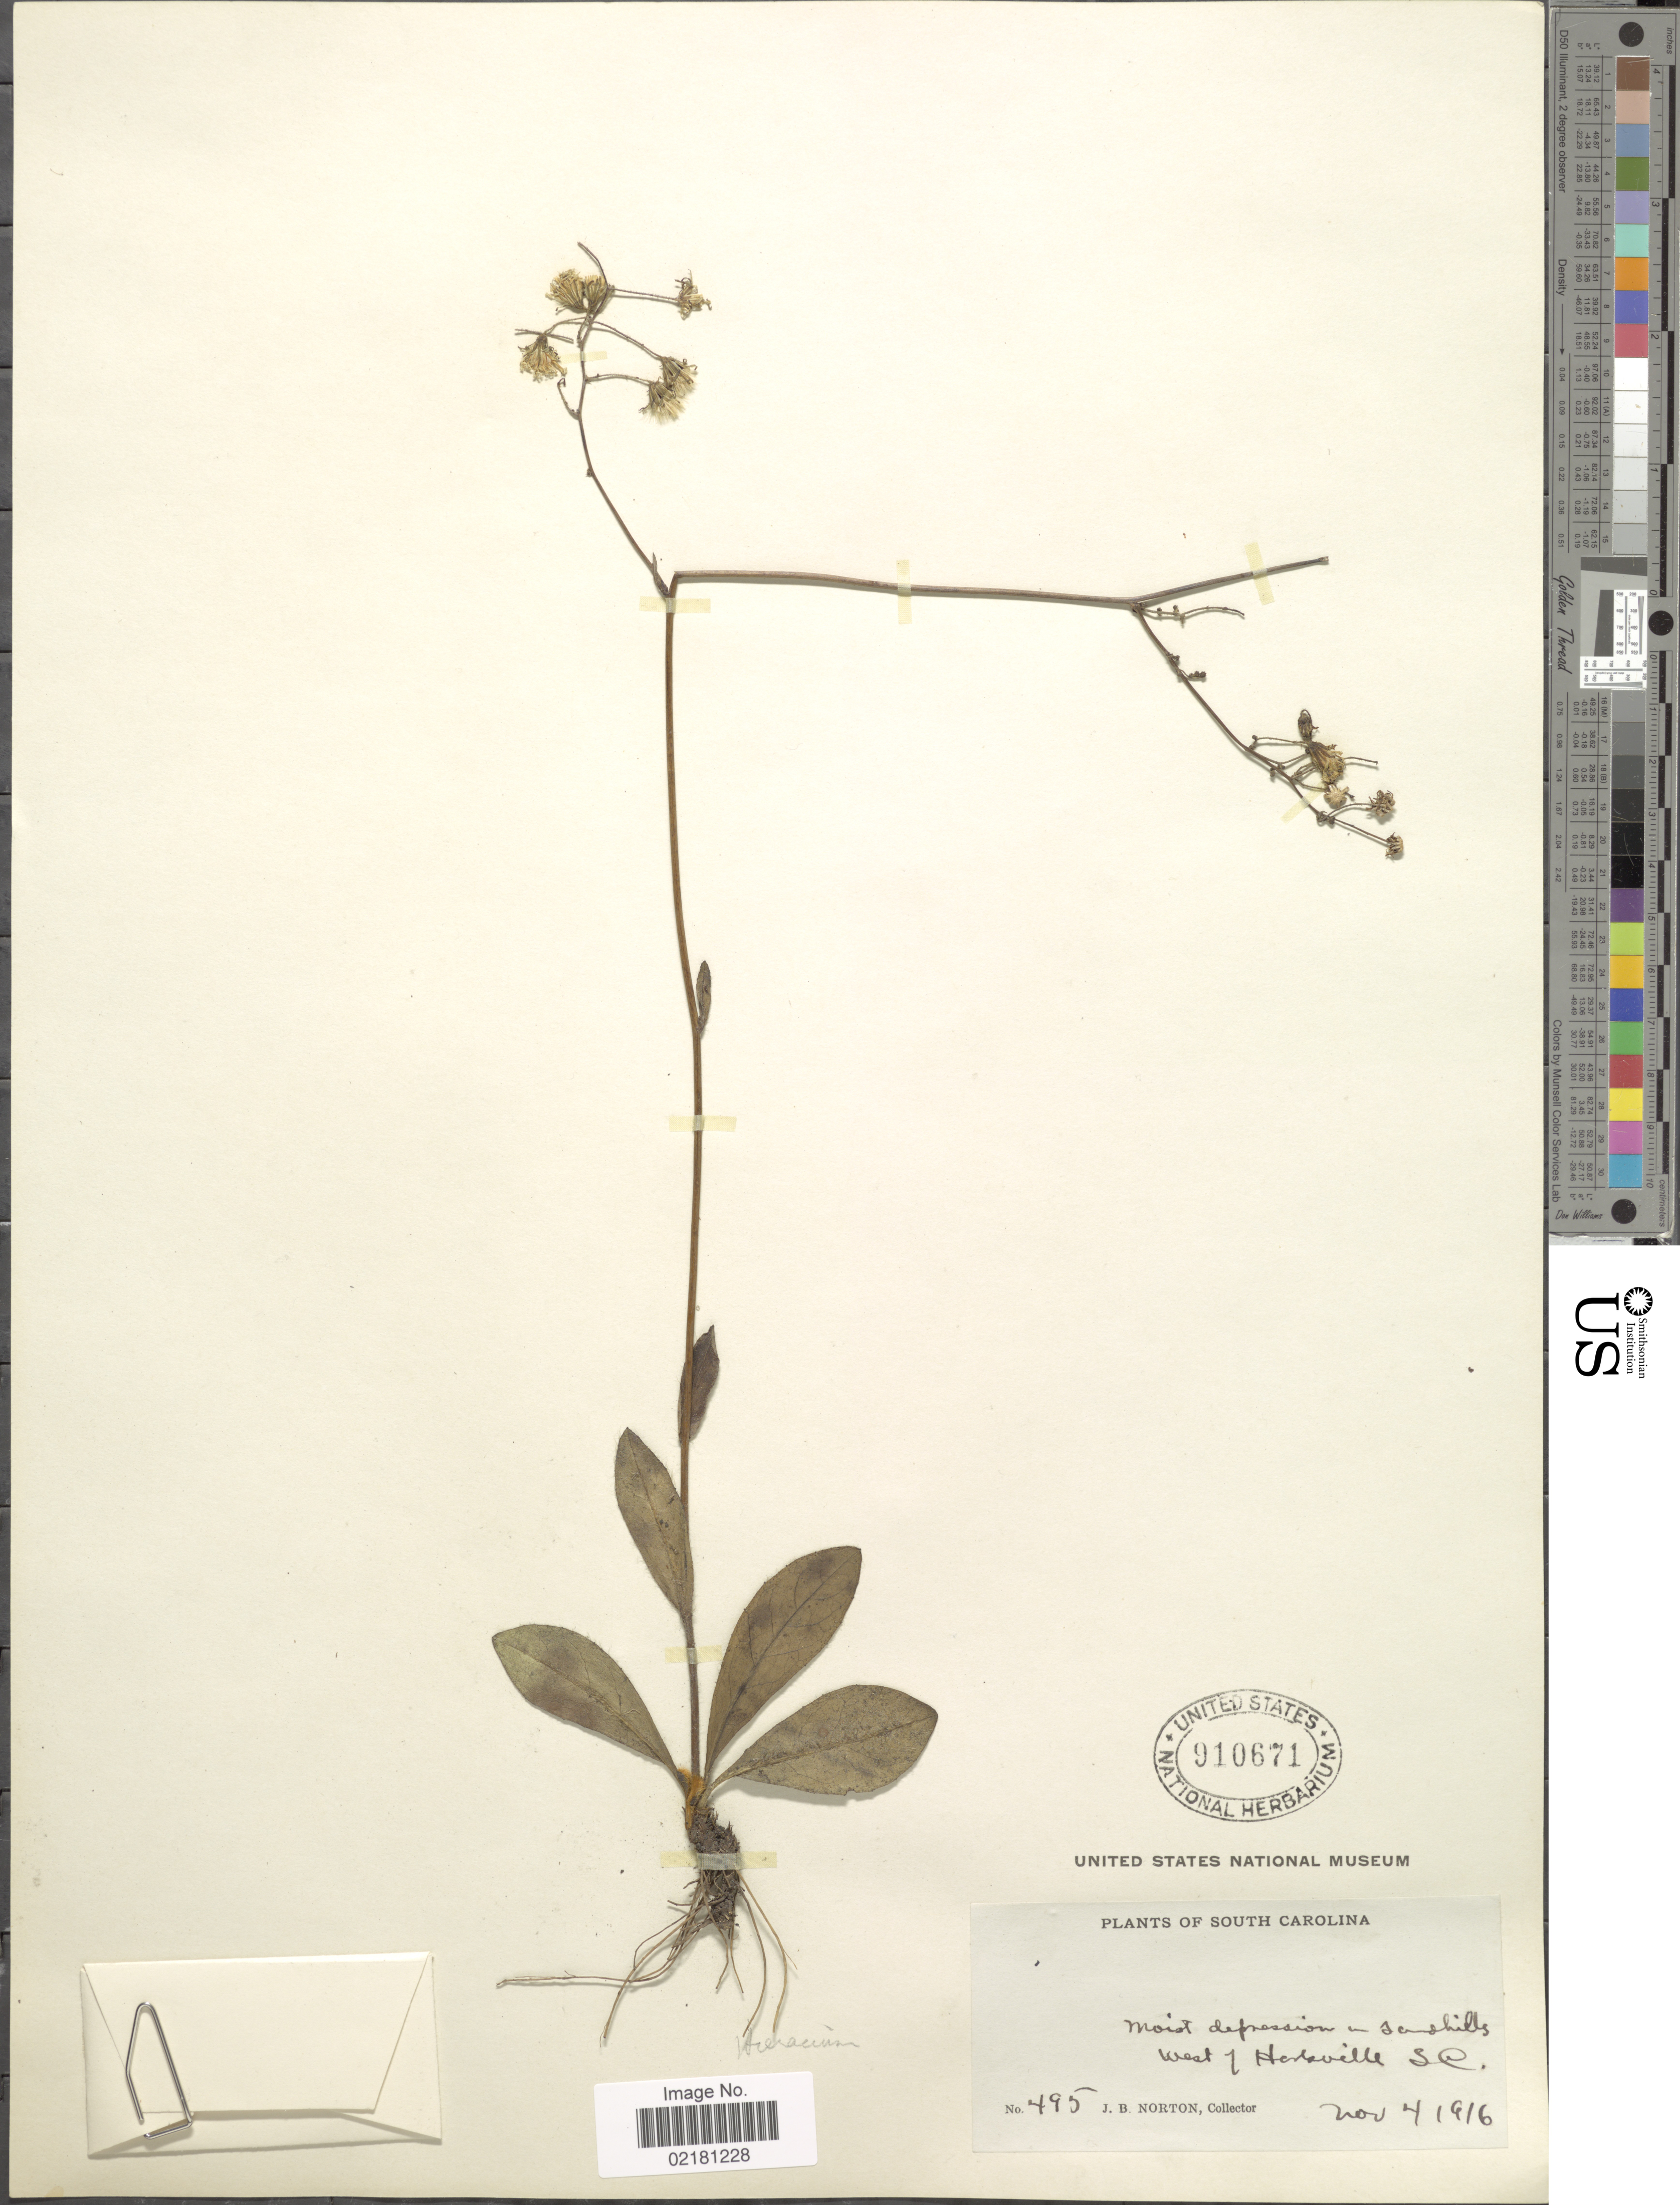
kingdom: Plantae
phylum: Tracheophyta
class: Magnoliopsida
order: Asterales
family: Asteraceae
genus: Hieracium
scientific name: Hieracium repandulare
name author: Druce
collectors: J. B. Norton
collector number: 495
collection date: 1916-11-04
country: United States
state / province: South Carolina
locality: Moist depression in sandhills, west of Hartsville.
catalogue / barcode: US 910671